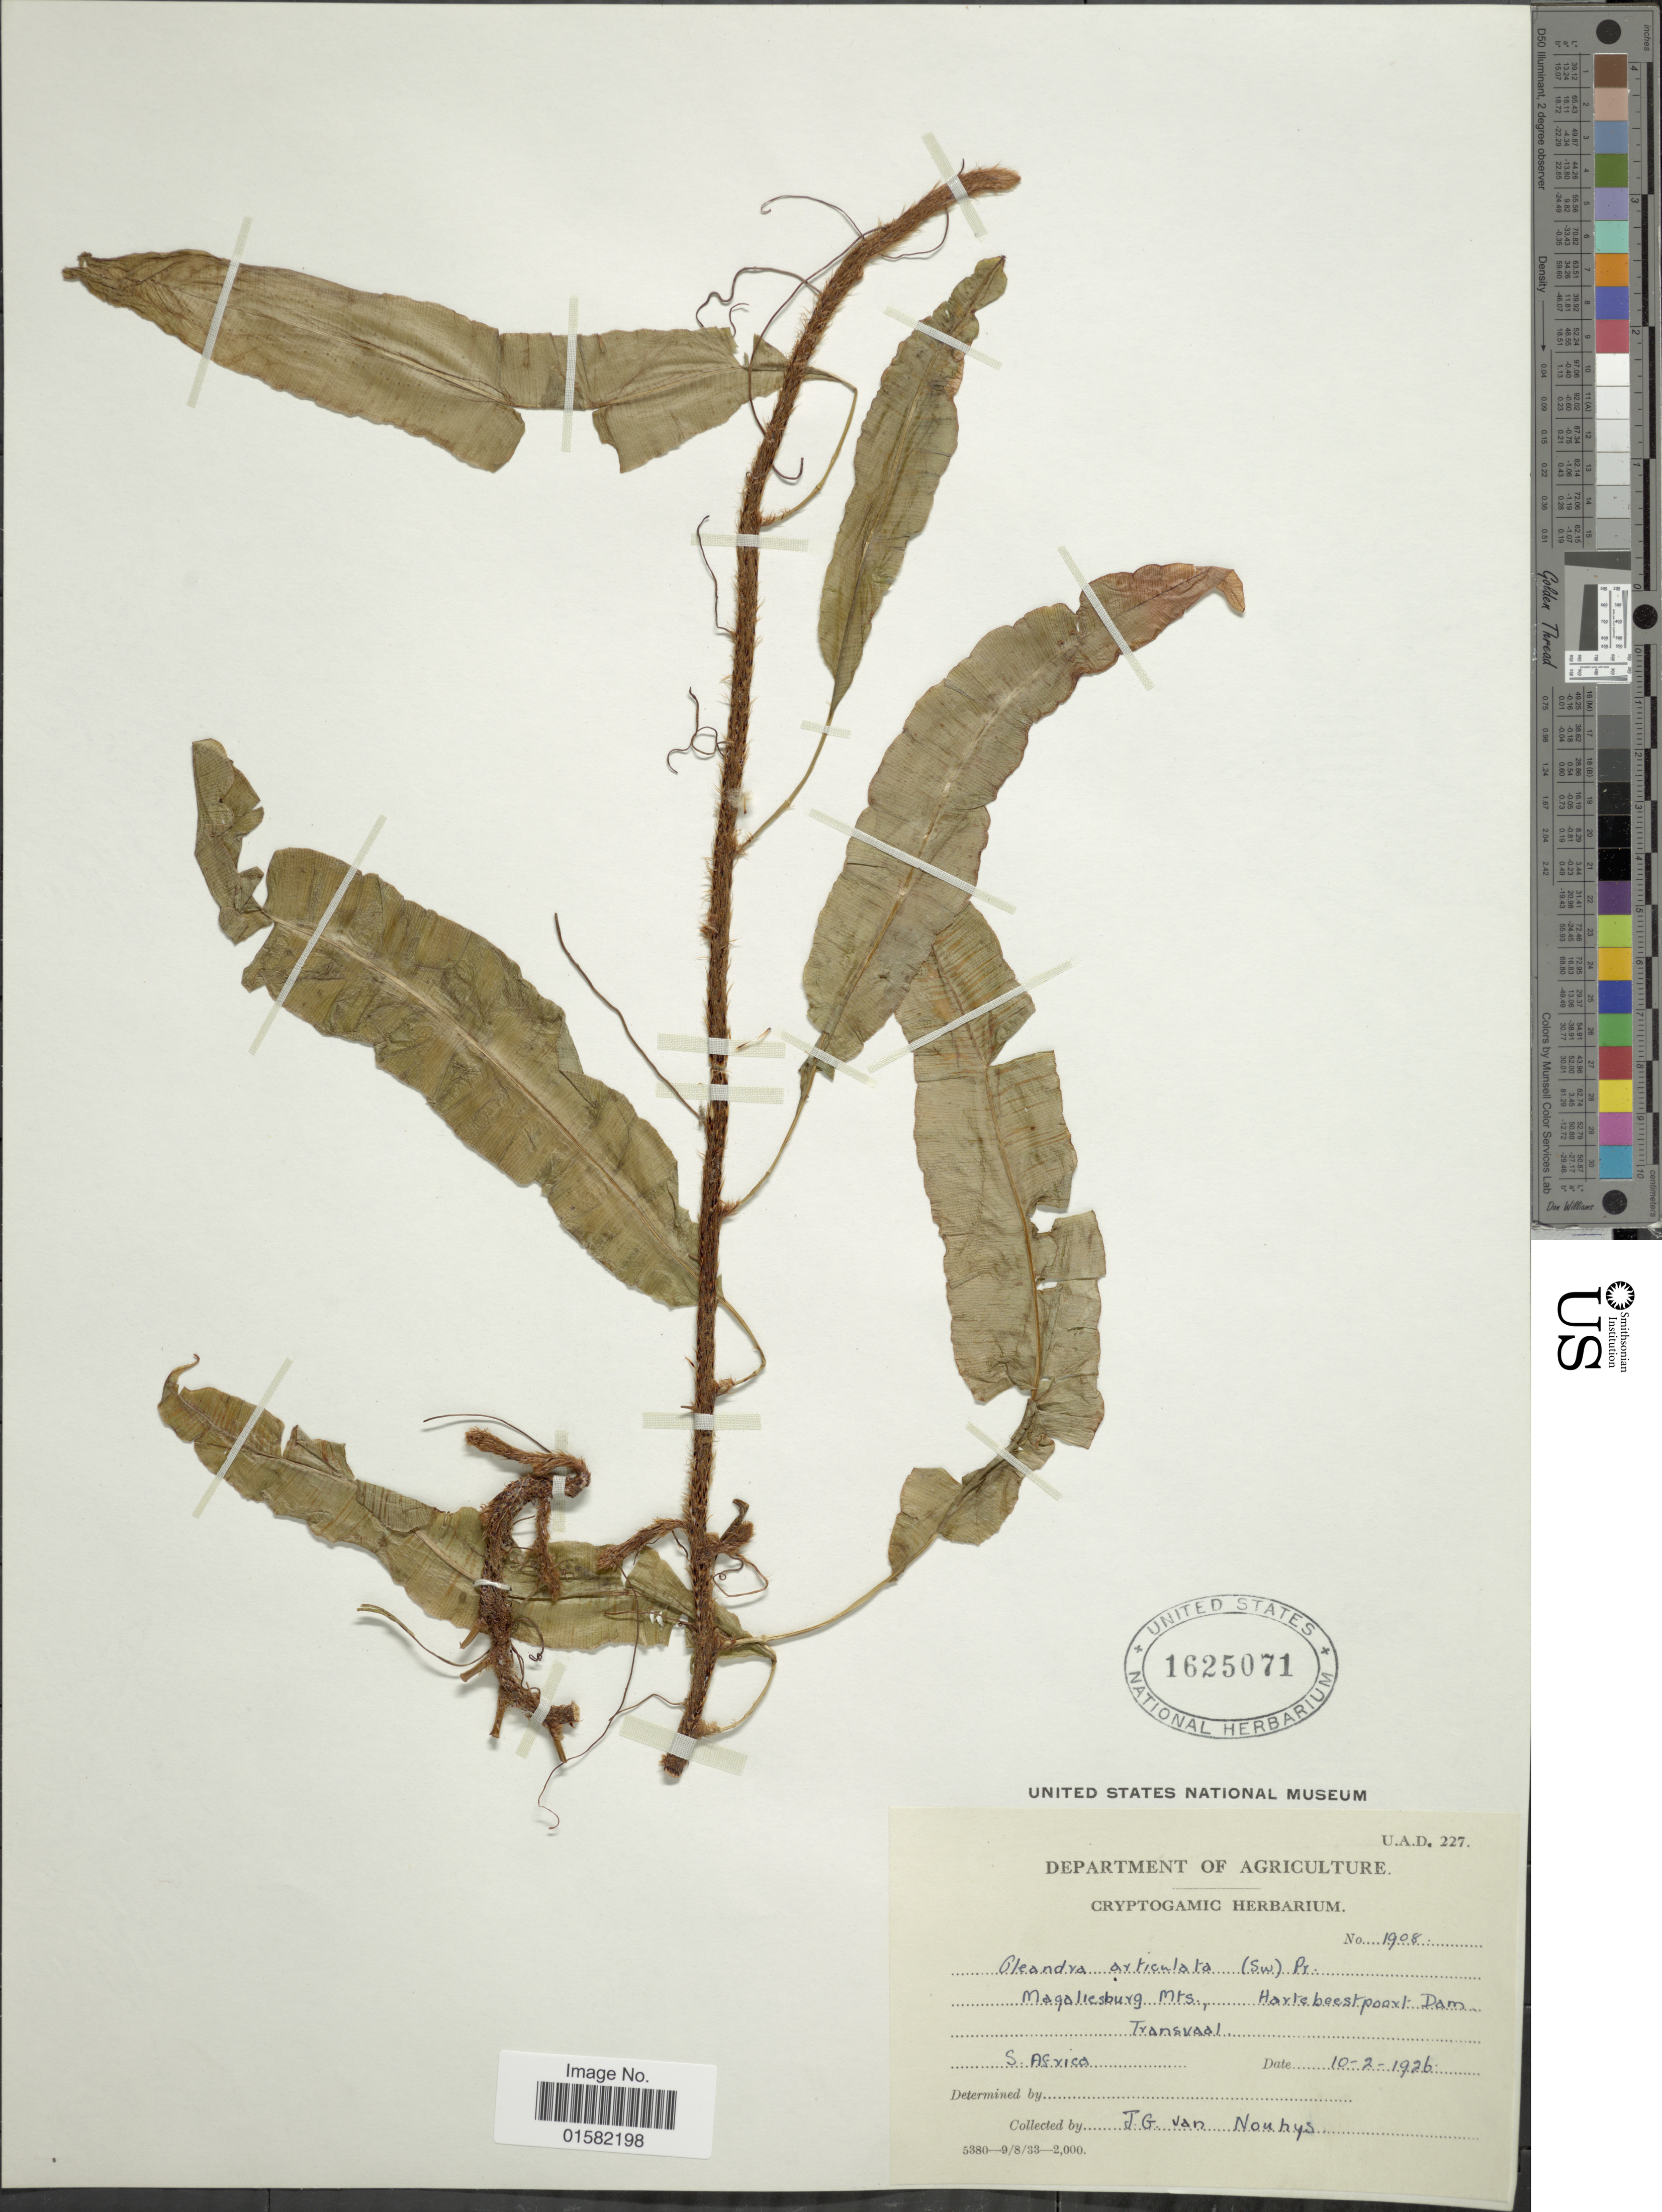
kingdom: Plantae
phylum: Tracheophyta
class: Polypodiopsida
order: Polypodiales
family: Oleandraceae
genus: Oleandra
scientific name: Oleandra articulata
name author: (Sw.) C. Presl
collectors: J. Nouhys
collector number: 1908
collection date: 1926-02-10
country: South Africa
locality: Magoliesburg Mts. Hartebeestpoaxt Dam, Transvaal, S, Africa.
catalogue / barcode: US 1625071